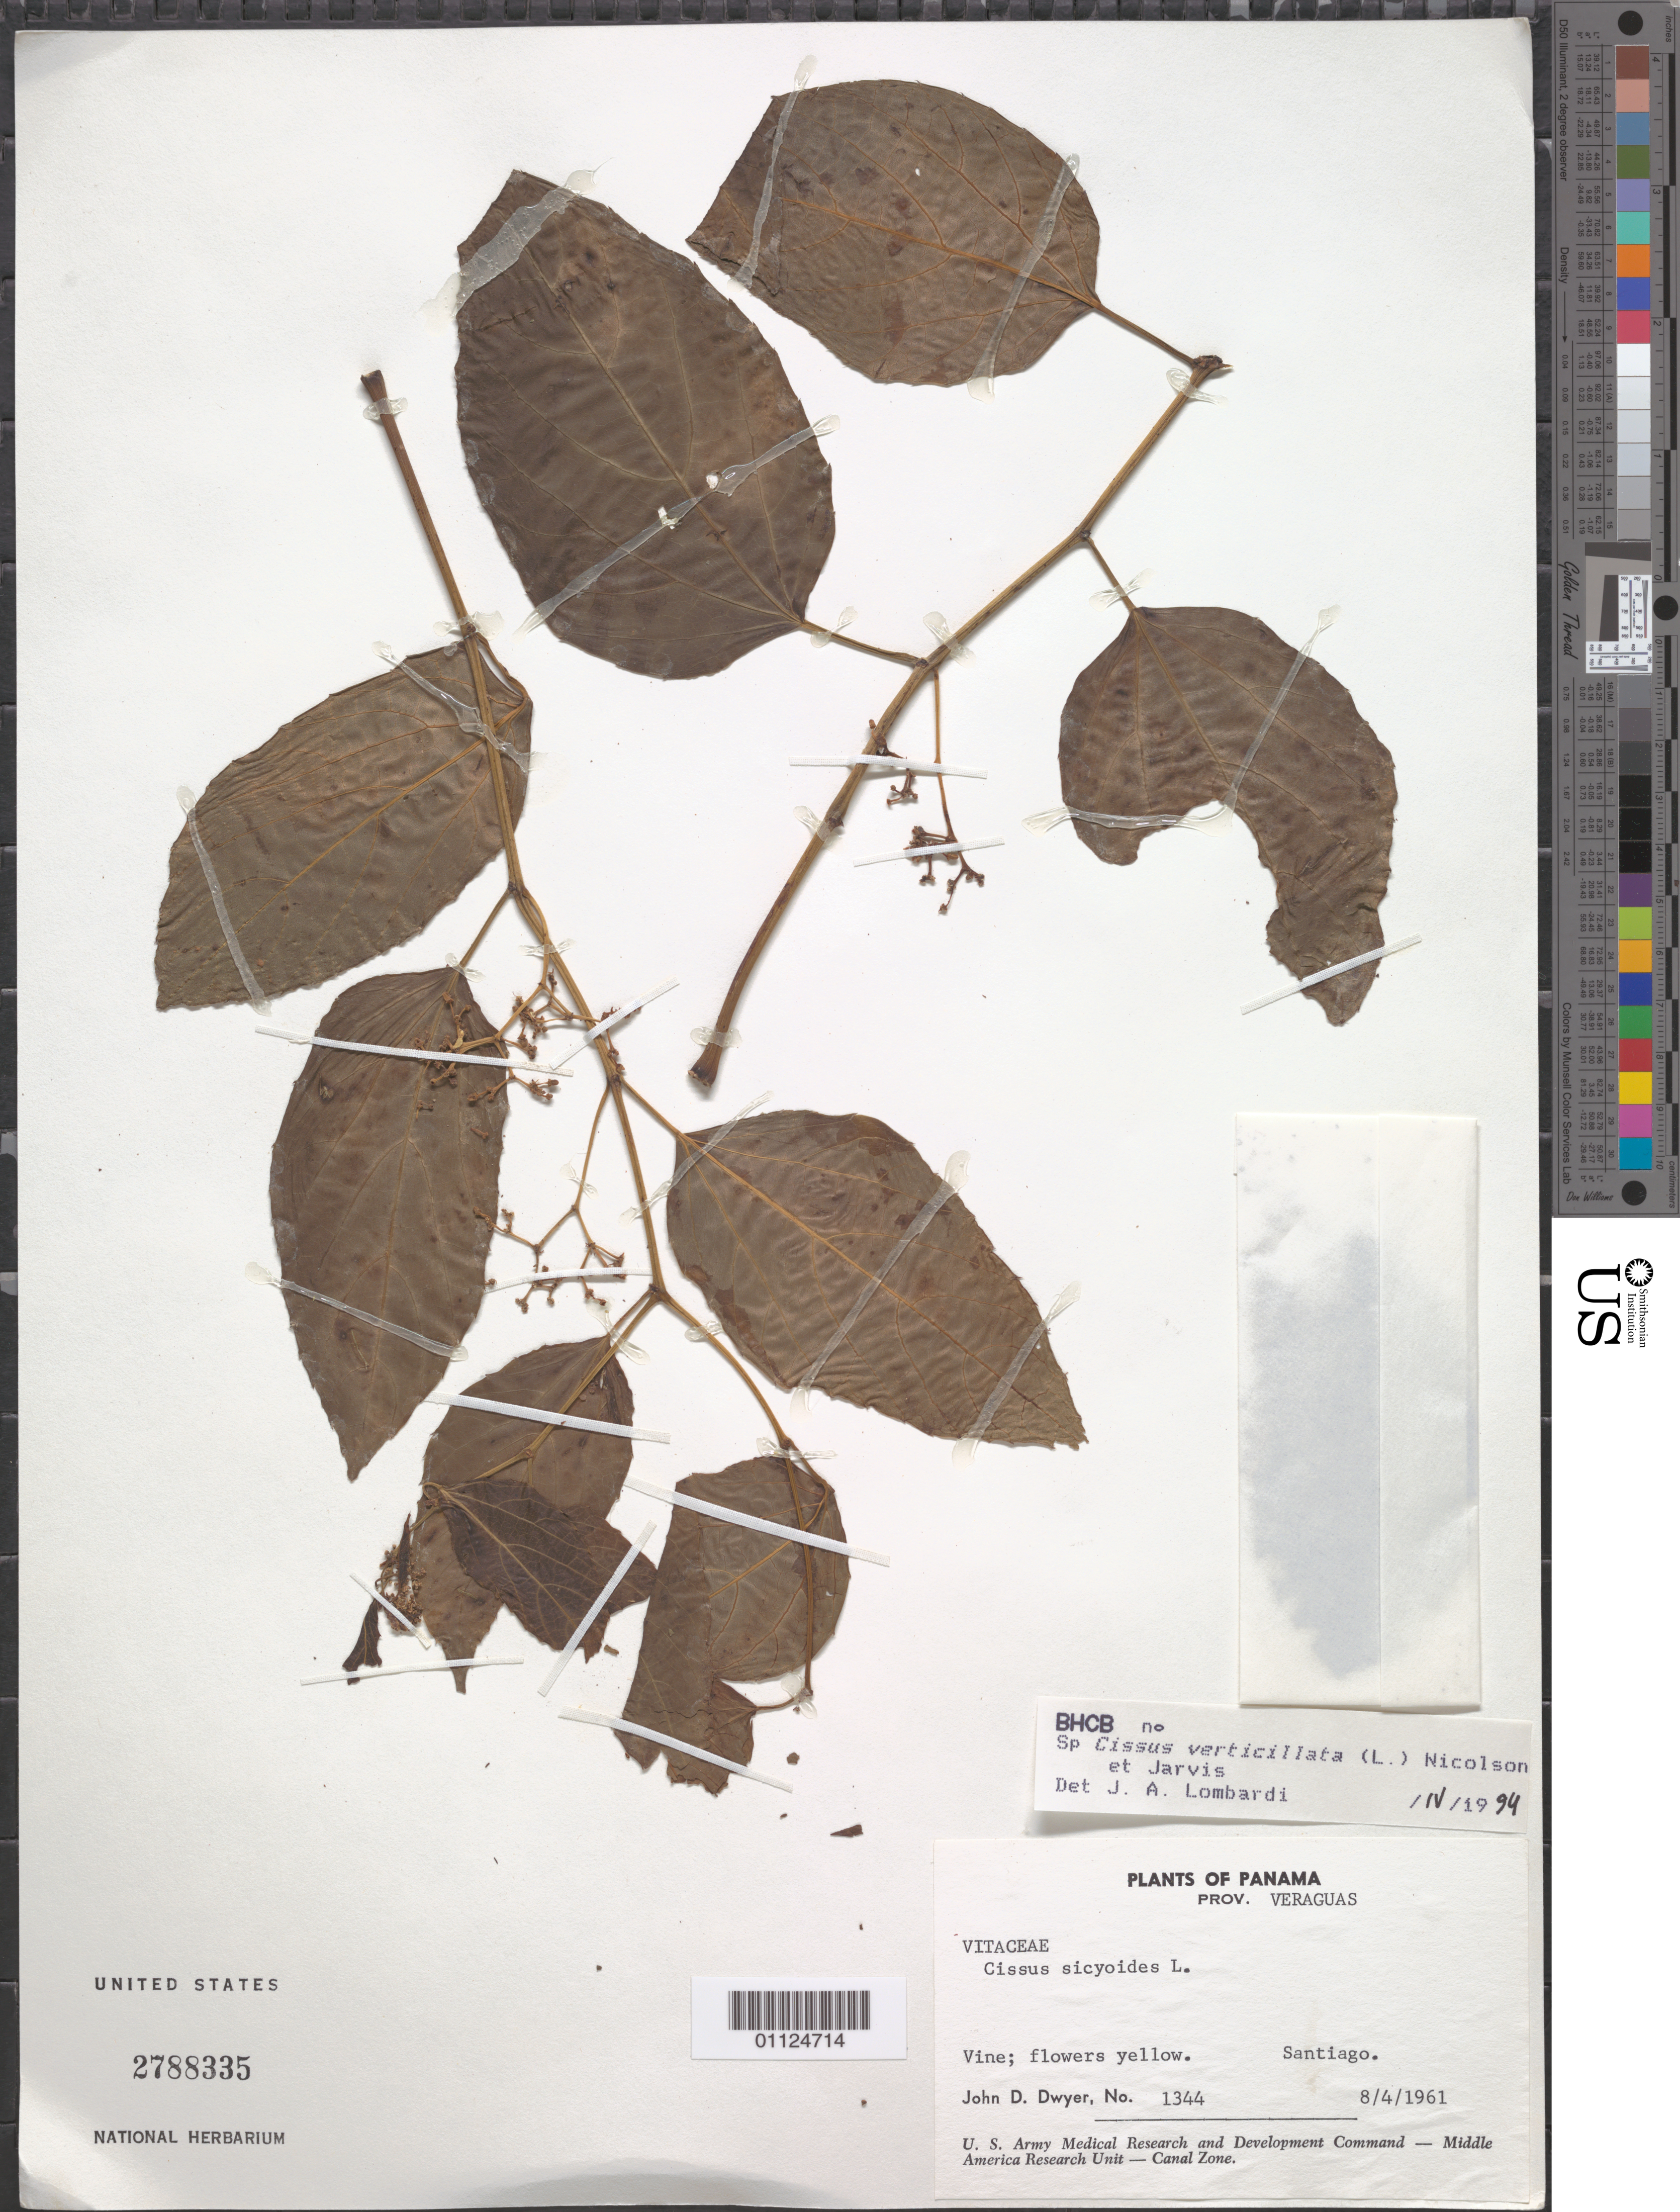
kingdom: Plantae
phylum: Tracheophyta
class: Magnoliopsida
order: Vitales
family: Vitaceae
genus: Cissus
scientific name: Cissus verticillata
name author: (L.) Nicolson & C.E. Jarvis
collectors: J. D. Dwyer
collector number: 1344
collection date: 1961-04-08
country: Panama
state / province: Veraguas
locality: Santiago.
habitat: Vine.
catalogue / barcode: US 2788335